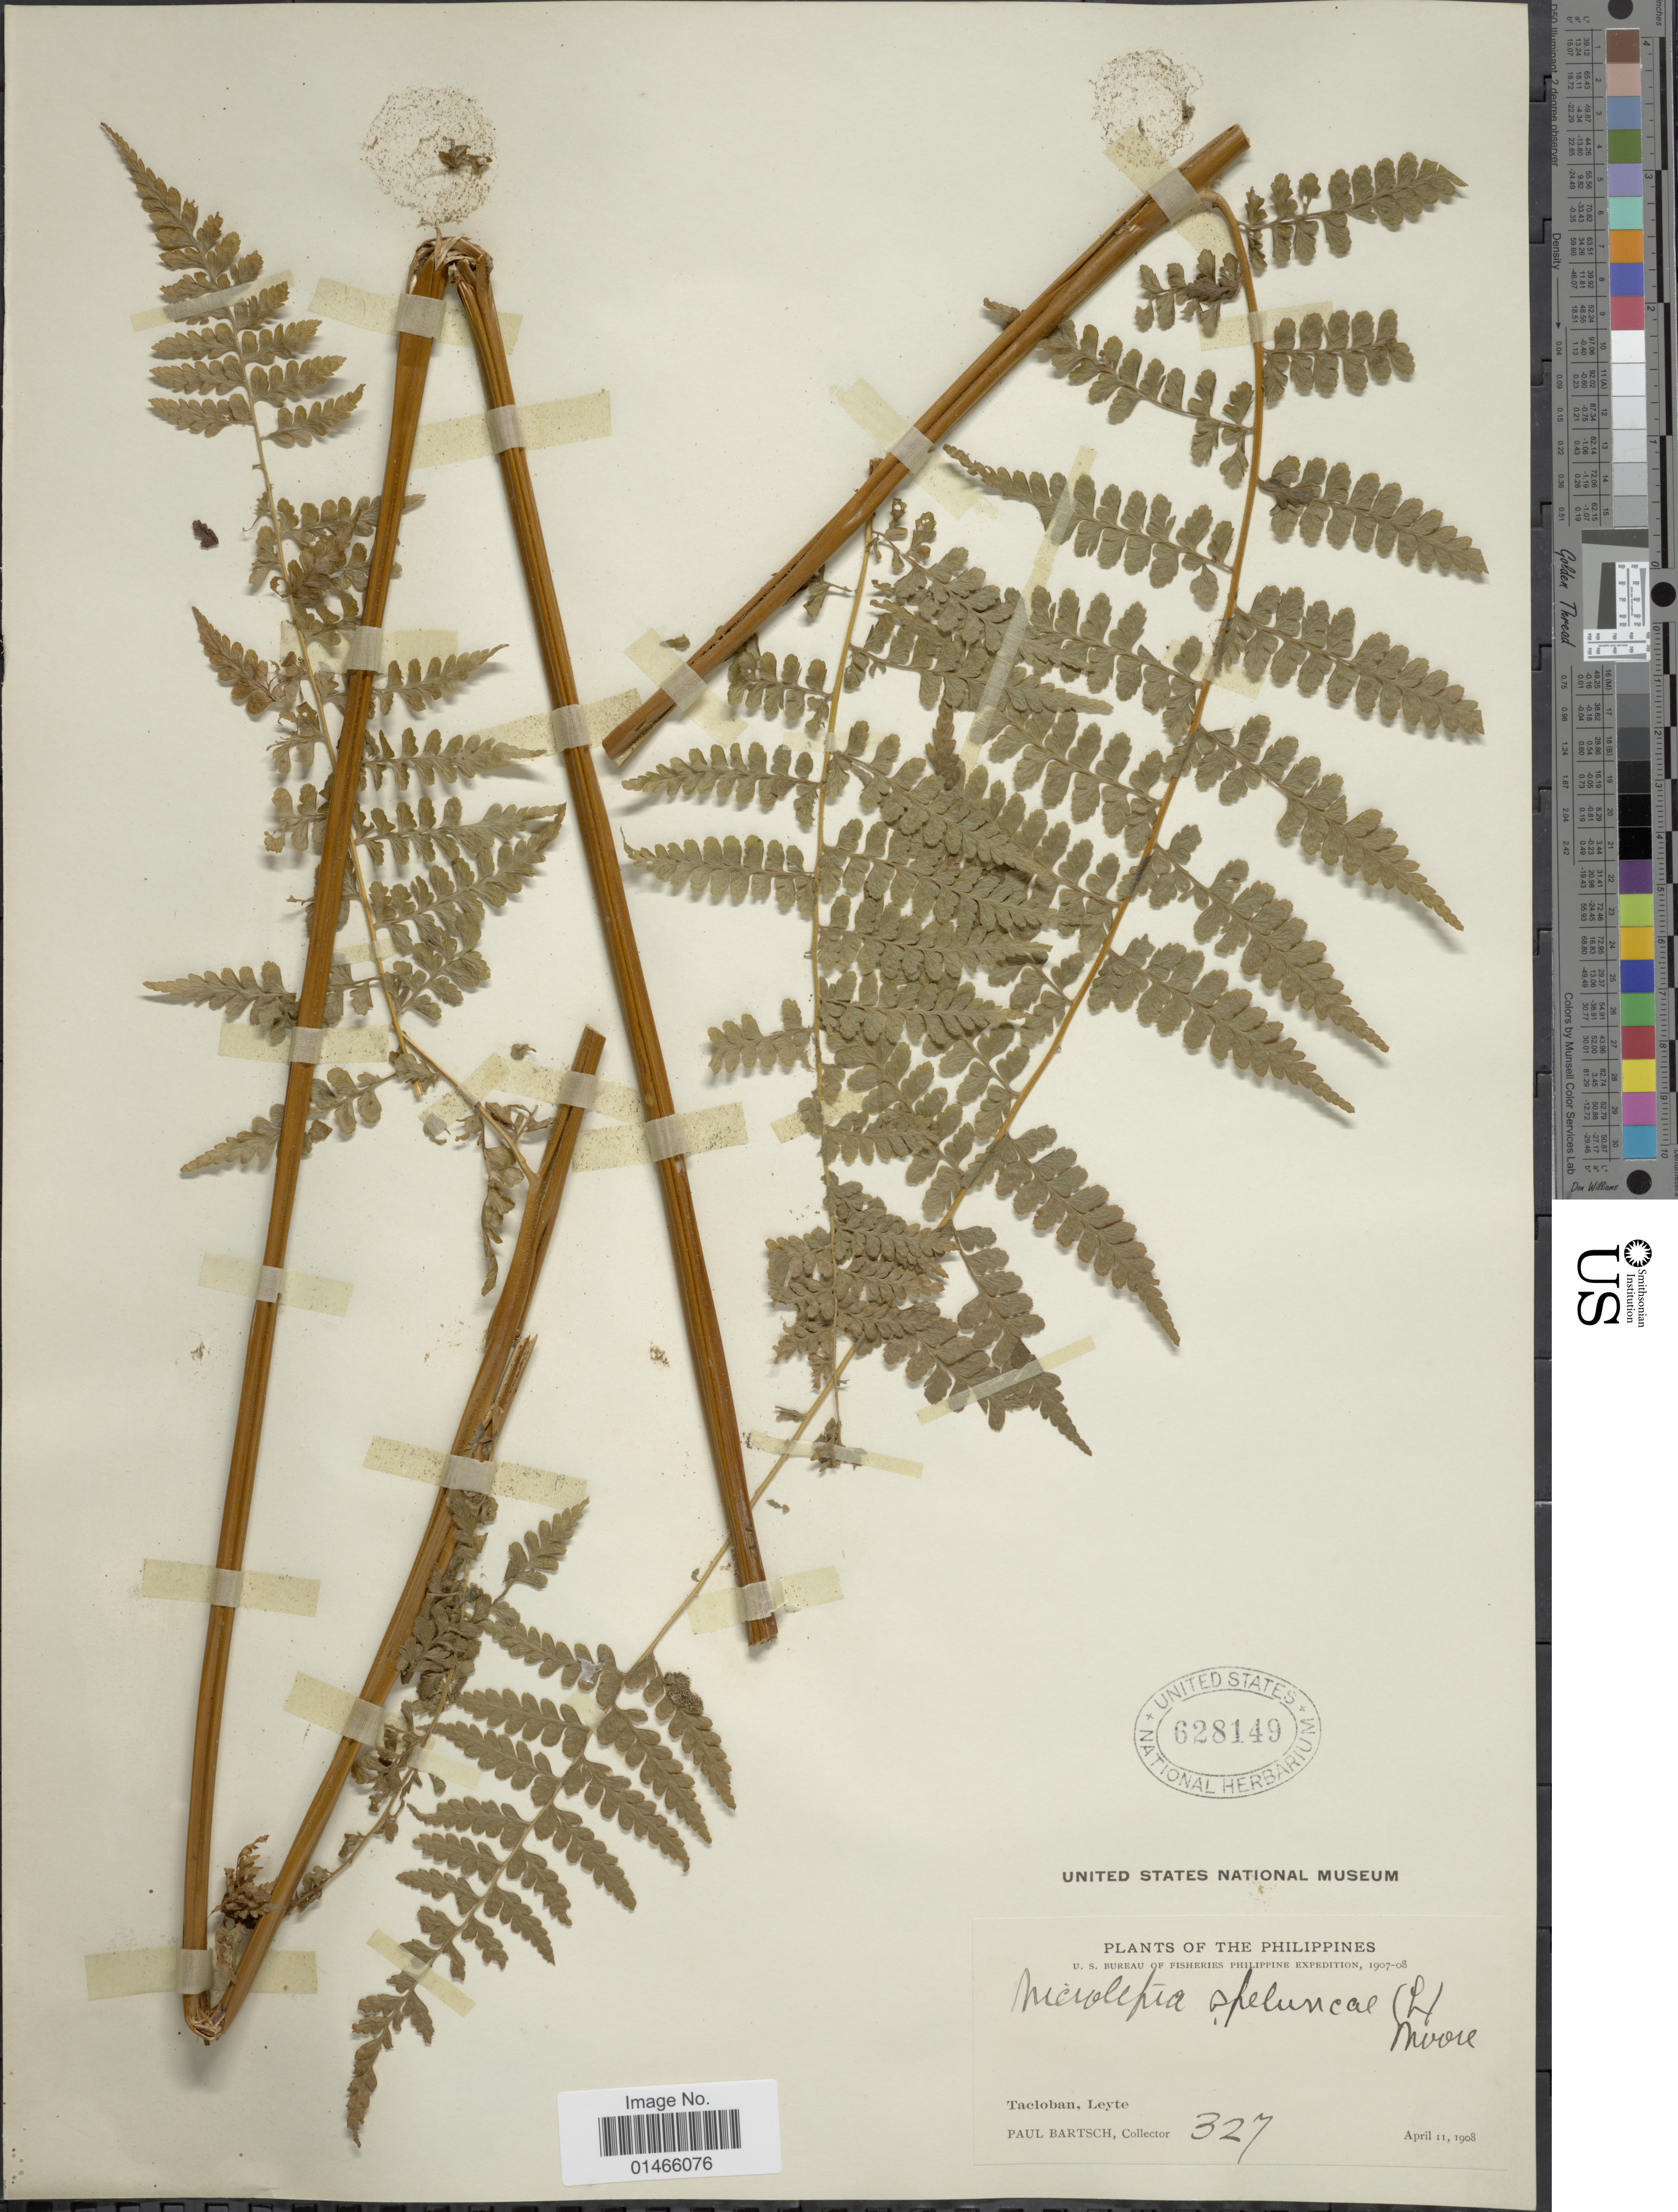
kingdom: Plantae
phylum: Tracheophyta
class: Polypodiopsida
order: Polypodiales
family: Dennstaedtiaceae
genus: Microlepia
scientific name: Microlepia speluncae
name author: (L.) T. Moore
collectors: P. Bartsch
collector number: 327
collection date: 1908-04-11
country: Philippines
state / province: Eastern Visayas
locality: Tacloban, Leyte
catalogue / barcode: US 628149